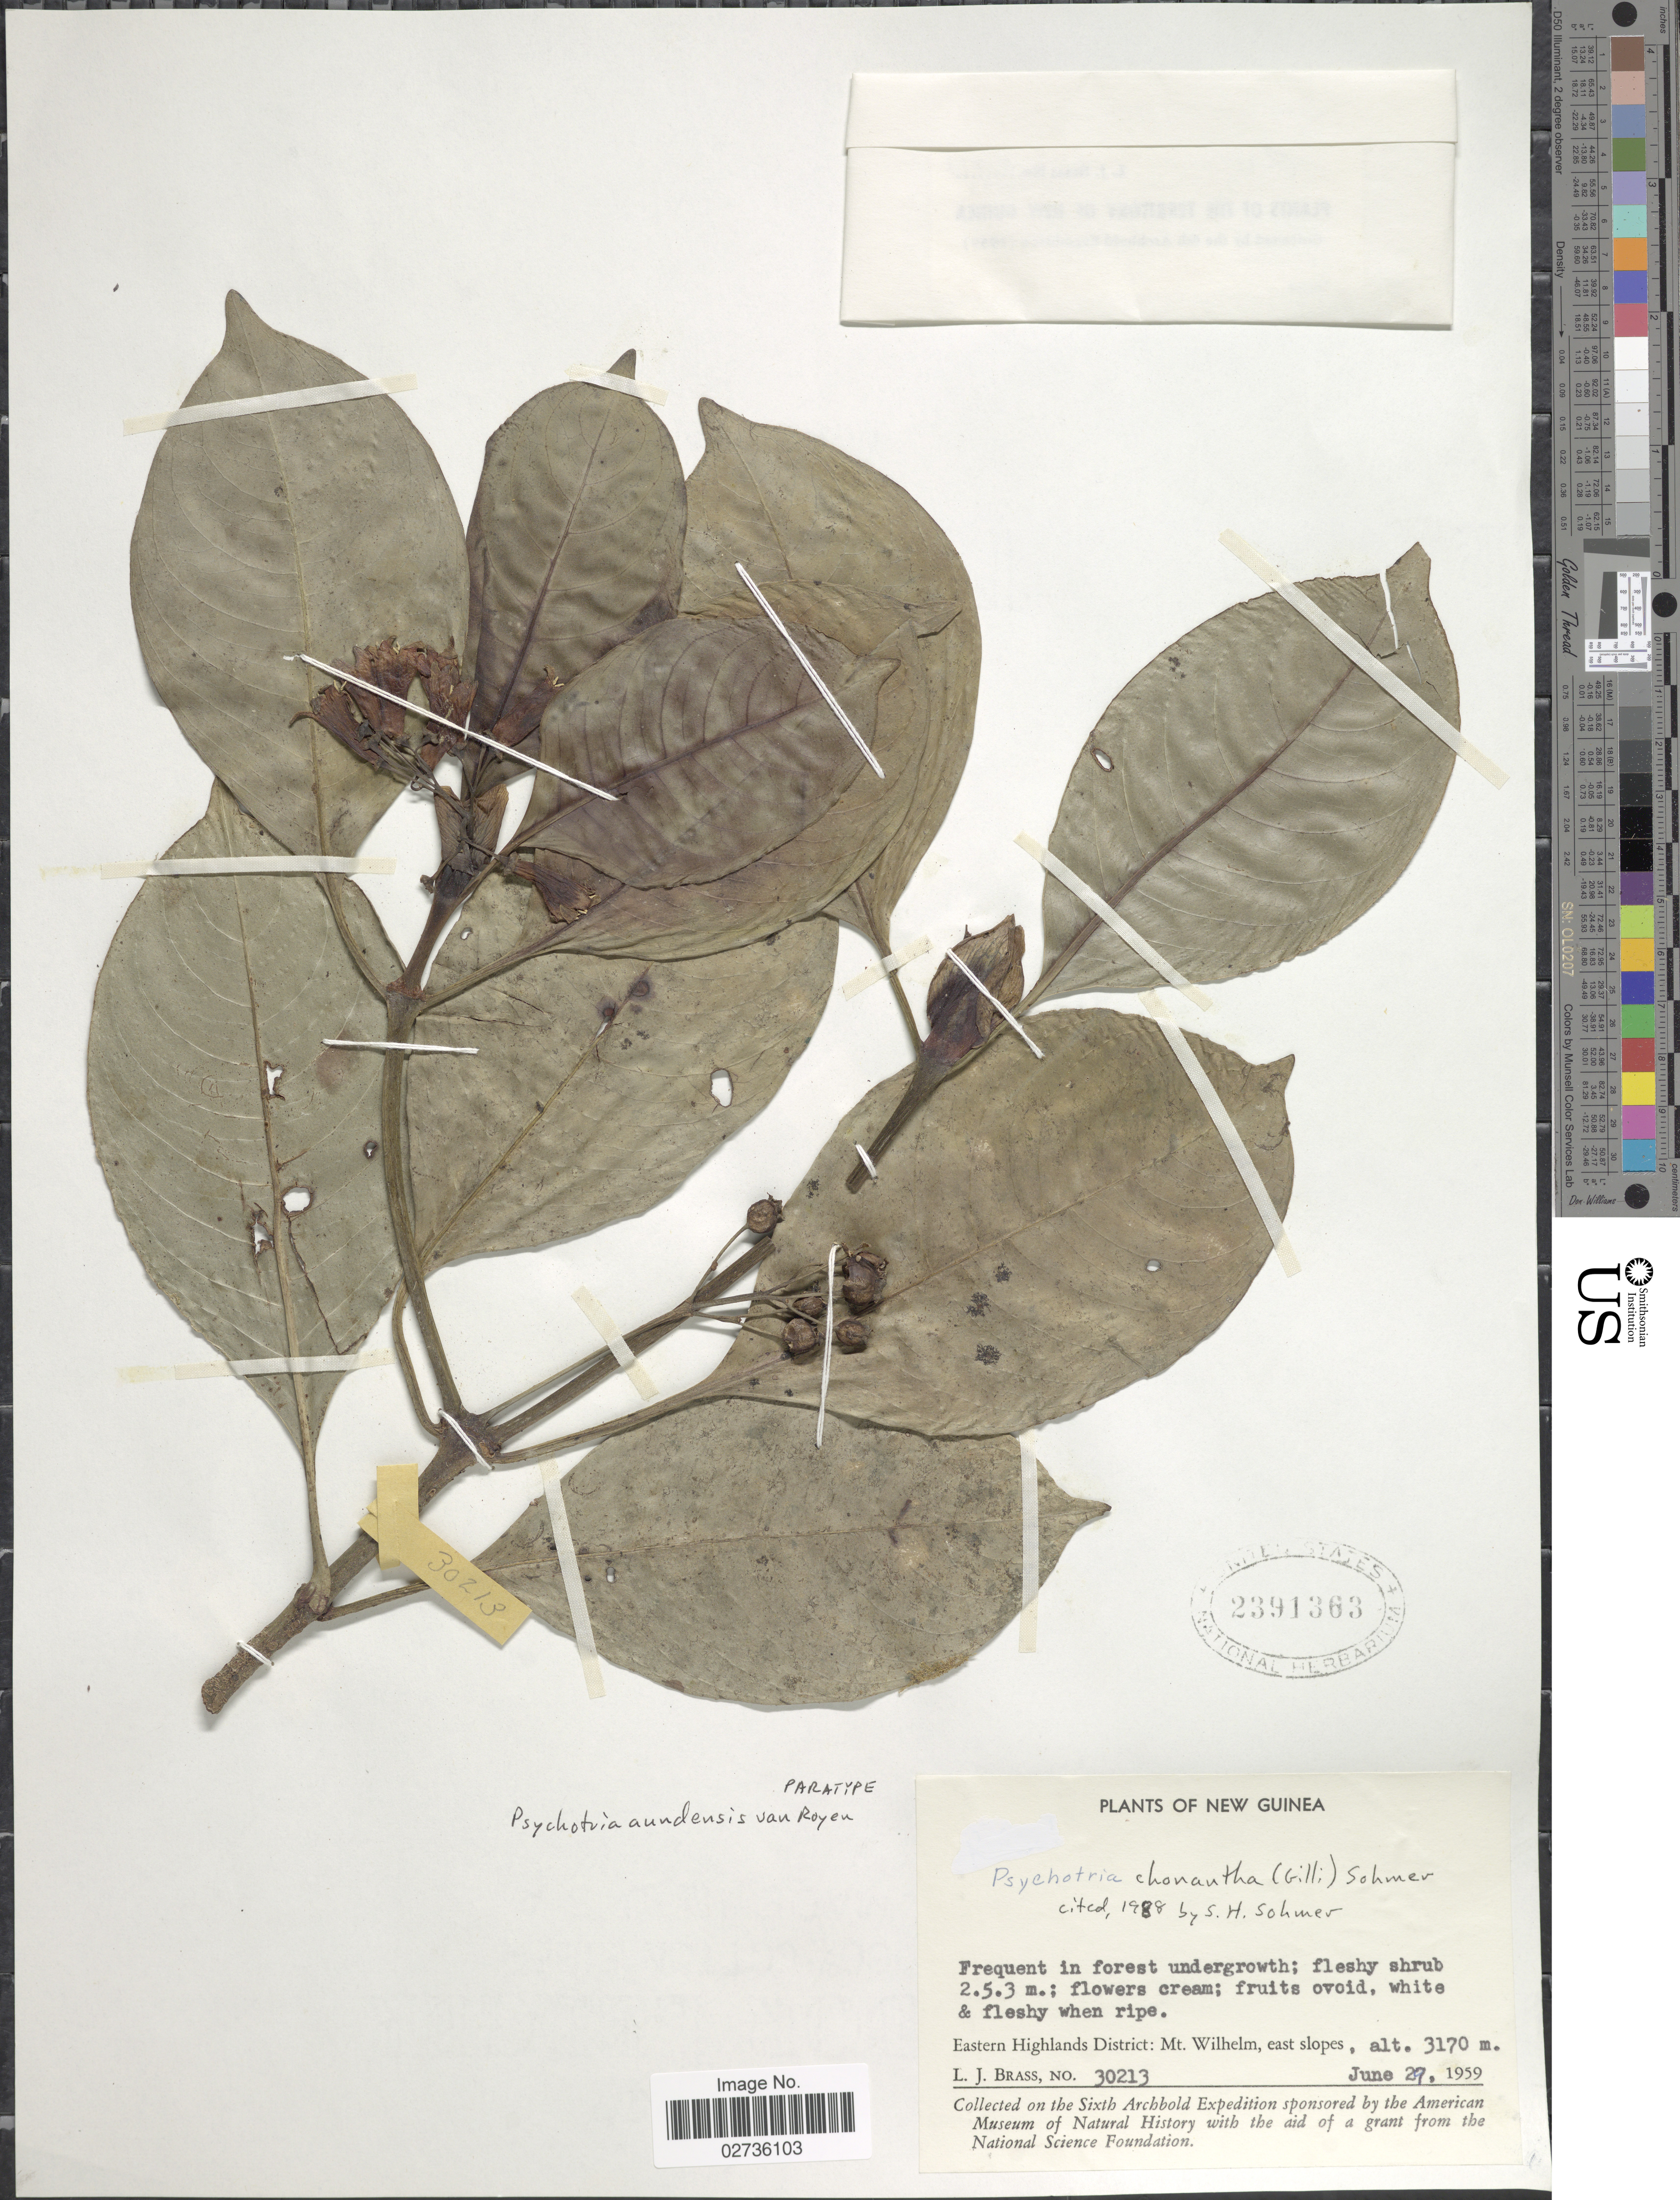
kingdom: Plantae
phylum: Tracheophyta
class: Magnoliopsida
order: Gentianales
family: Rubiaceae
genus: Psychotria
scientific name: Psychotria chonantha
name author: (Gilli) Sohmer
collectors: L. J. Brass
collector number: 30213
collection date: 1959-06-27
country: Papua New Guinea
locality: New Guinea. Eastern Highlands District: Mt. Wilhelm, east slopes.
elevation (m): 3170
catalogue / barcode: US 2391363